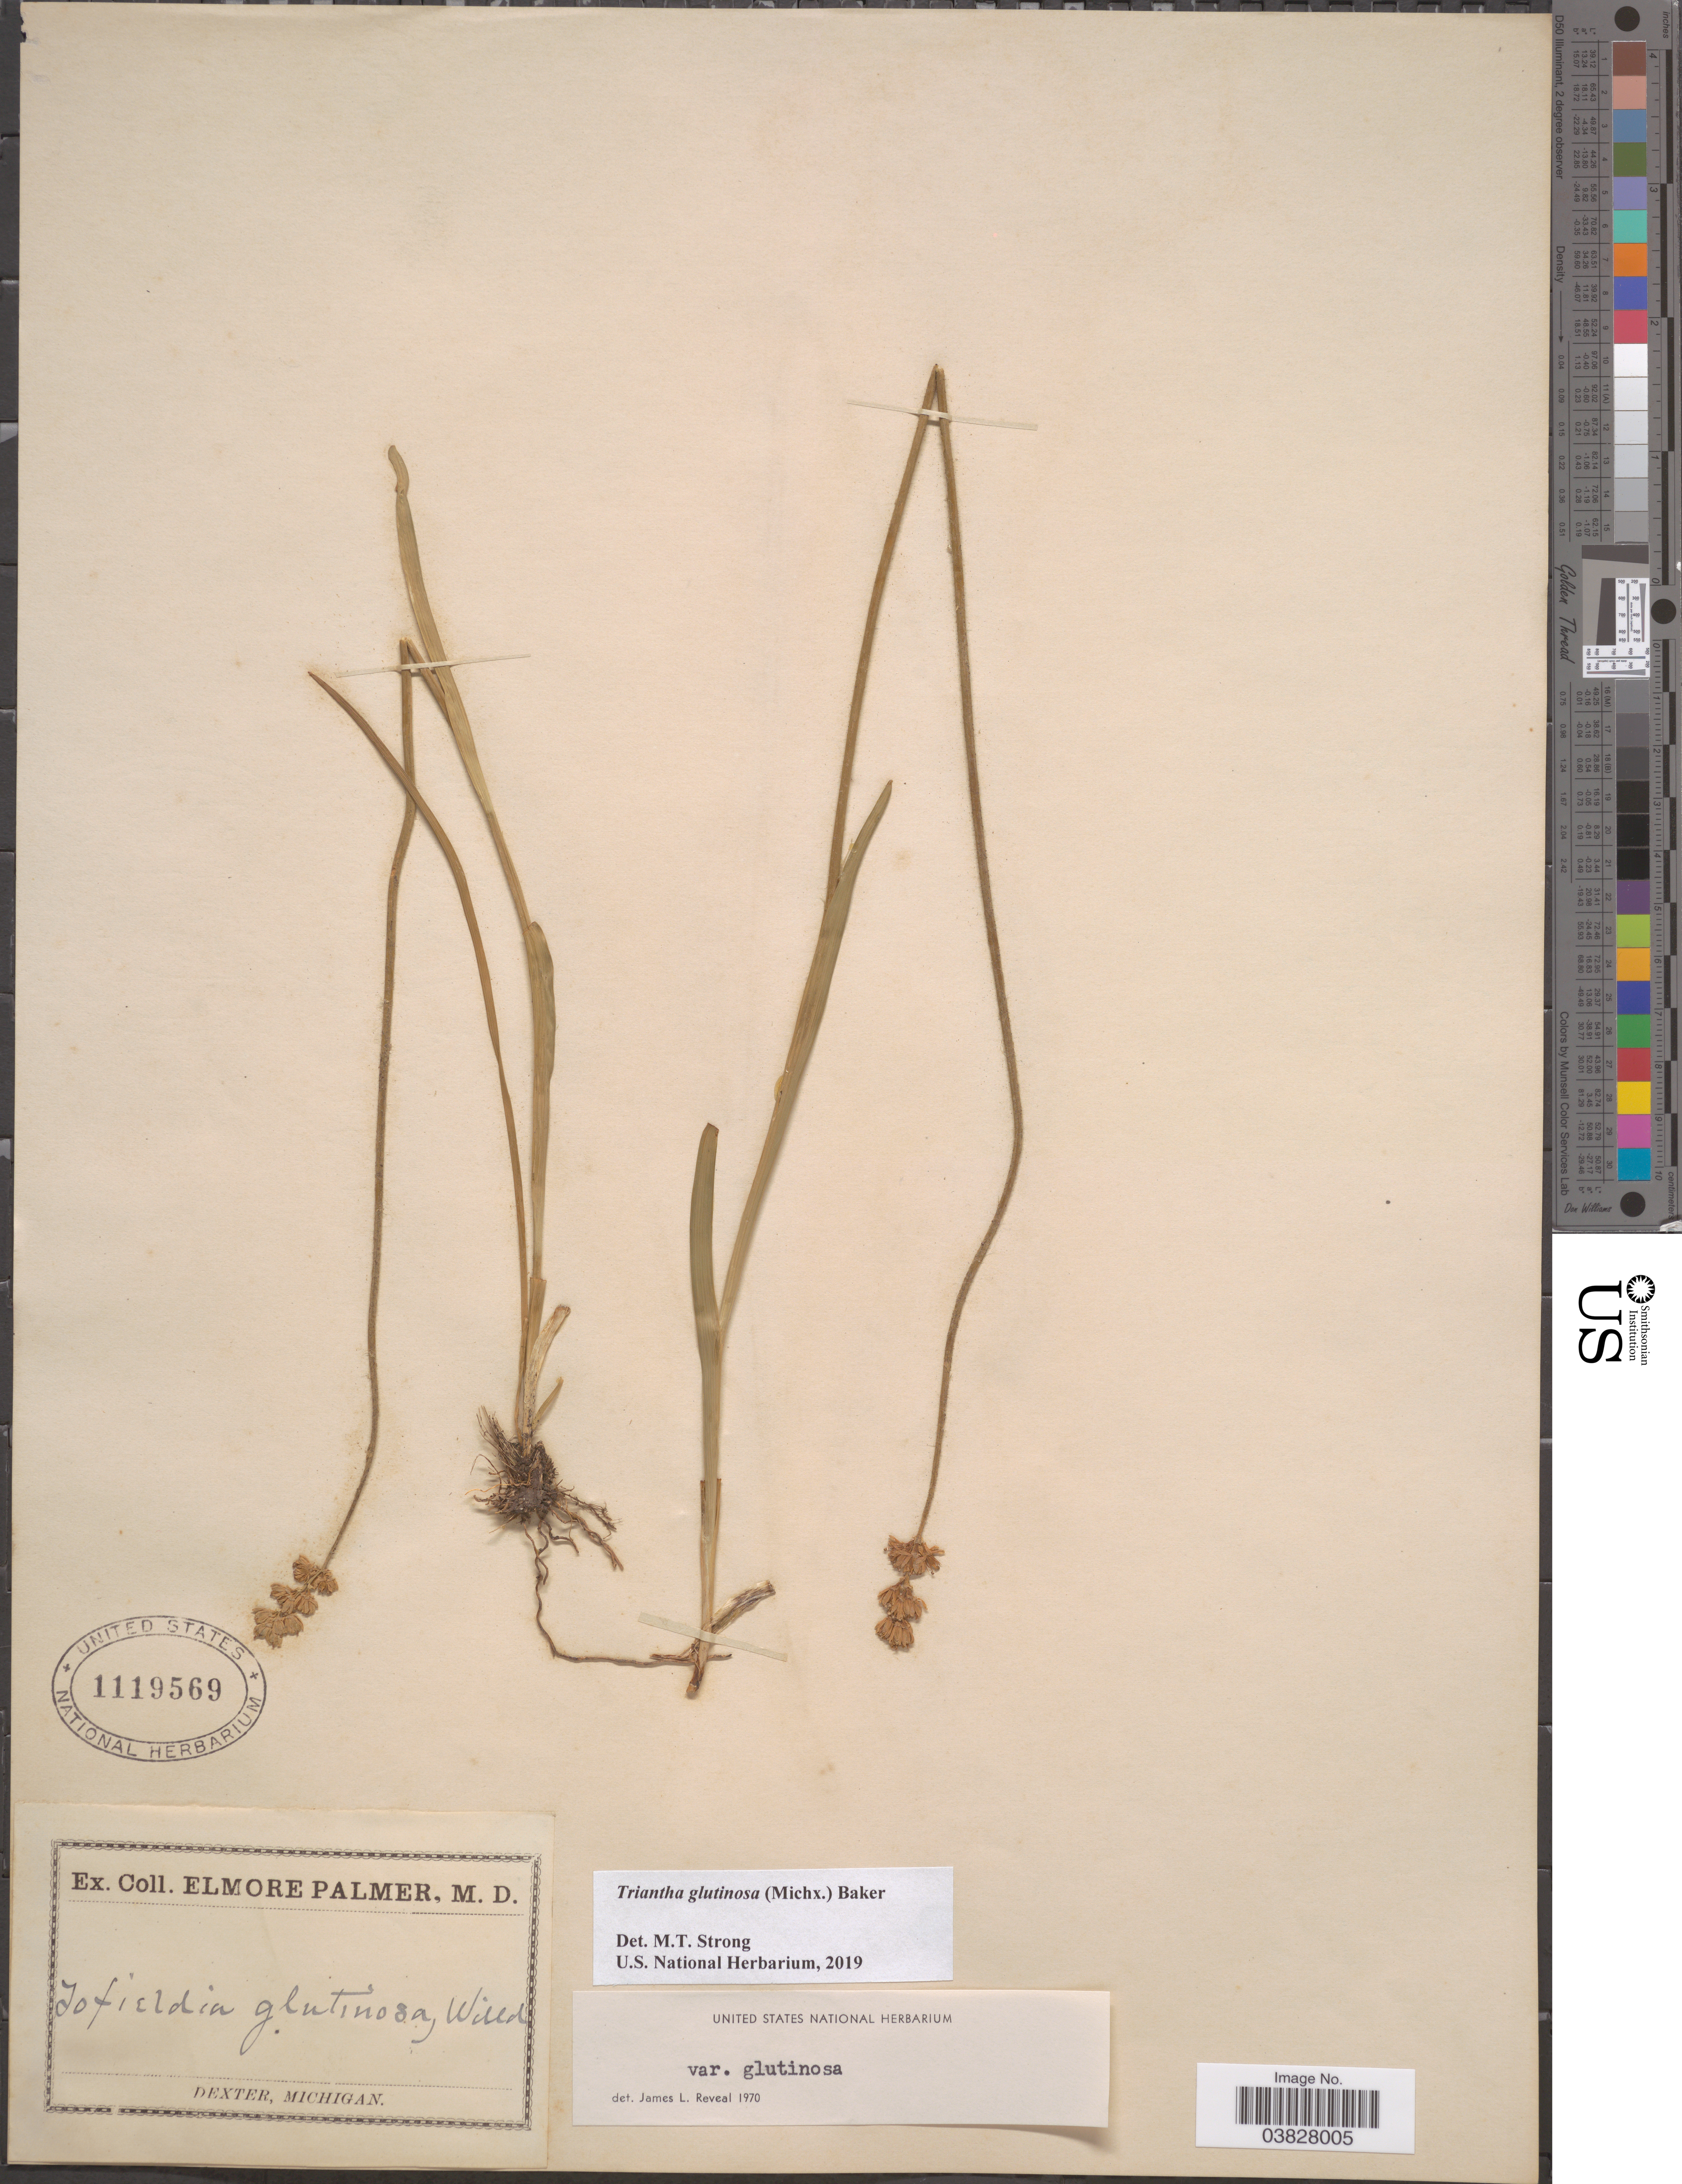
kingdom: Plantae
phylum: Tracheophyta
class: Liliopsida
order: Alismatales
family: Tofieldiaceae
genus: Triantha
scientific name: Triantha glutinosa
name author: (Michx.) Baker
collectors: E. Palmer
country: United States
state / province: Michigan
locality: Dexter.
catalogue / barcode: US 1119569